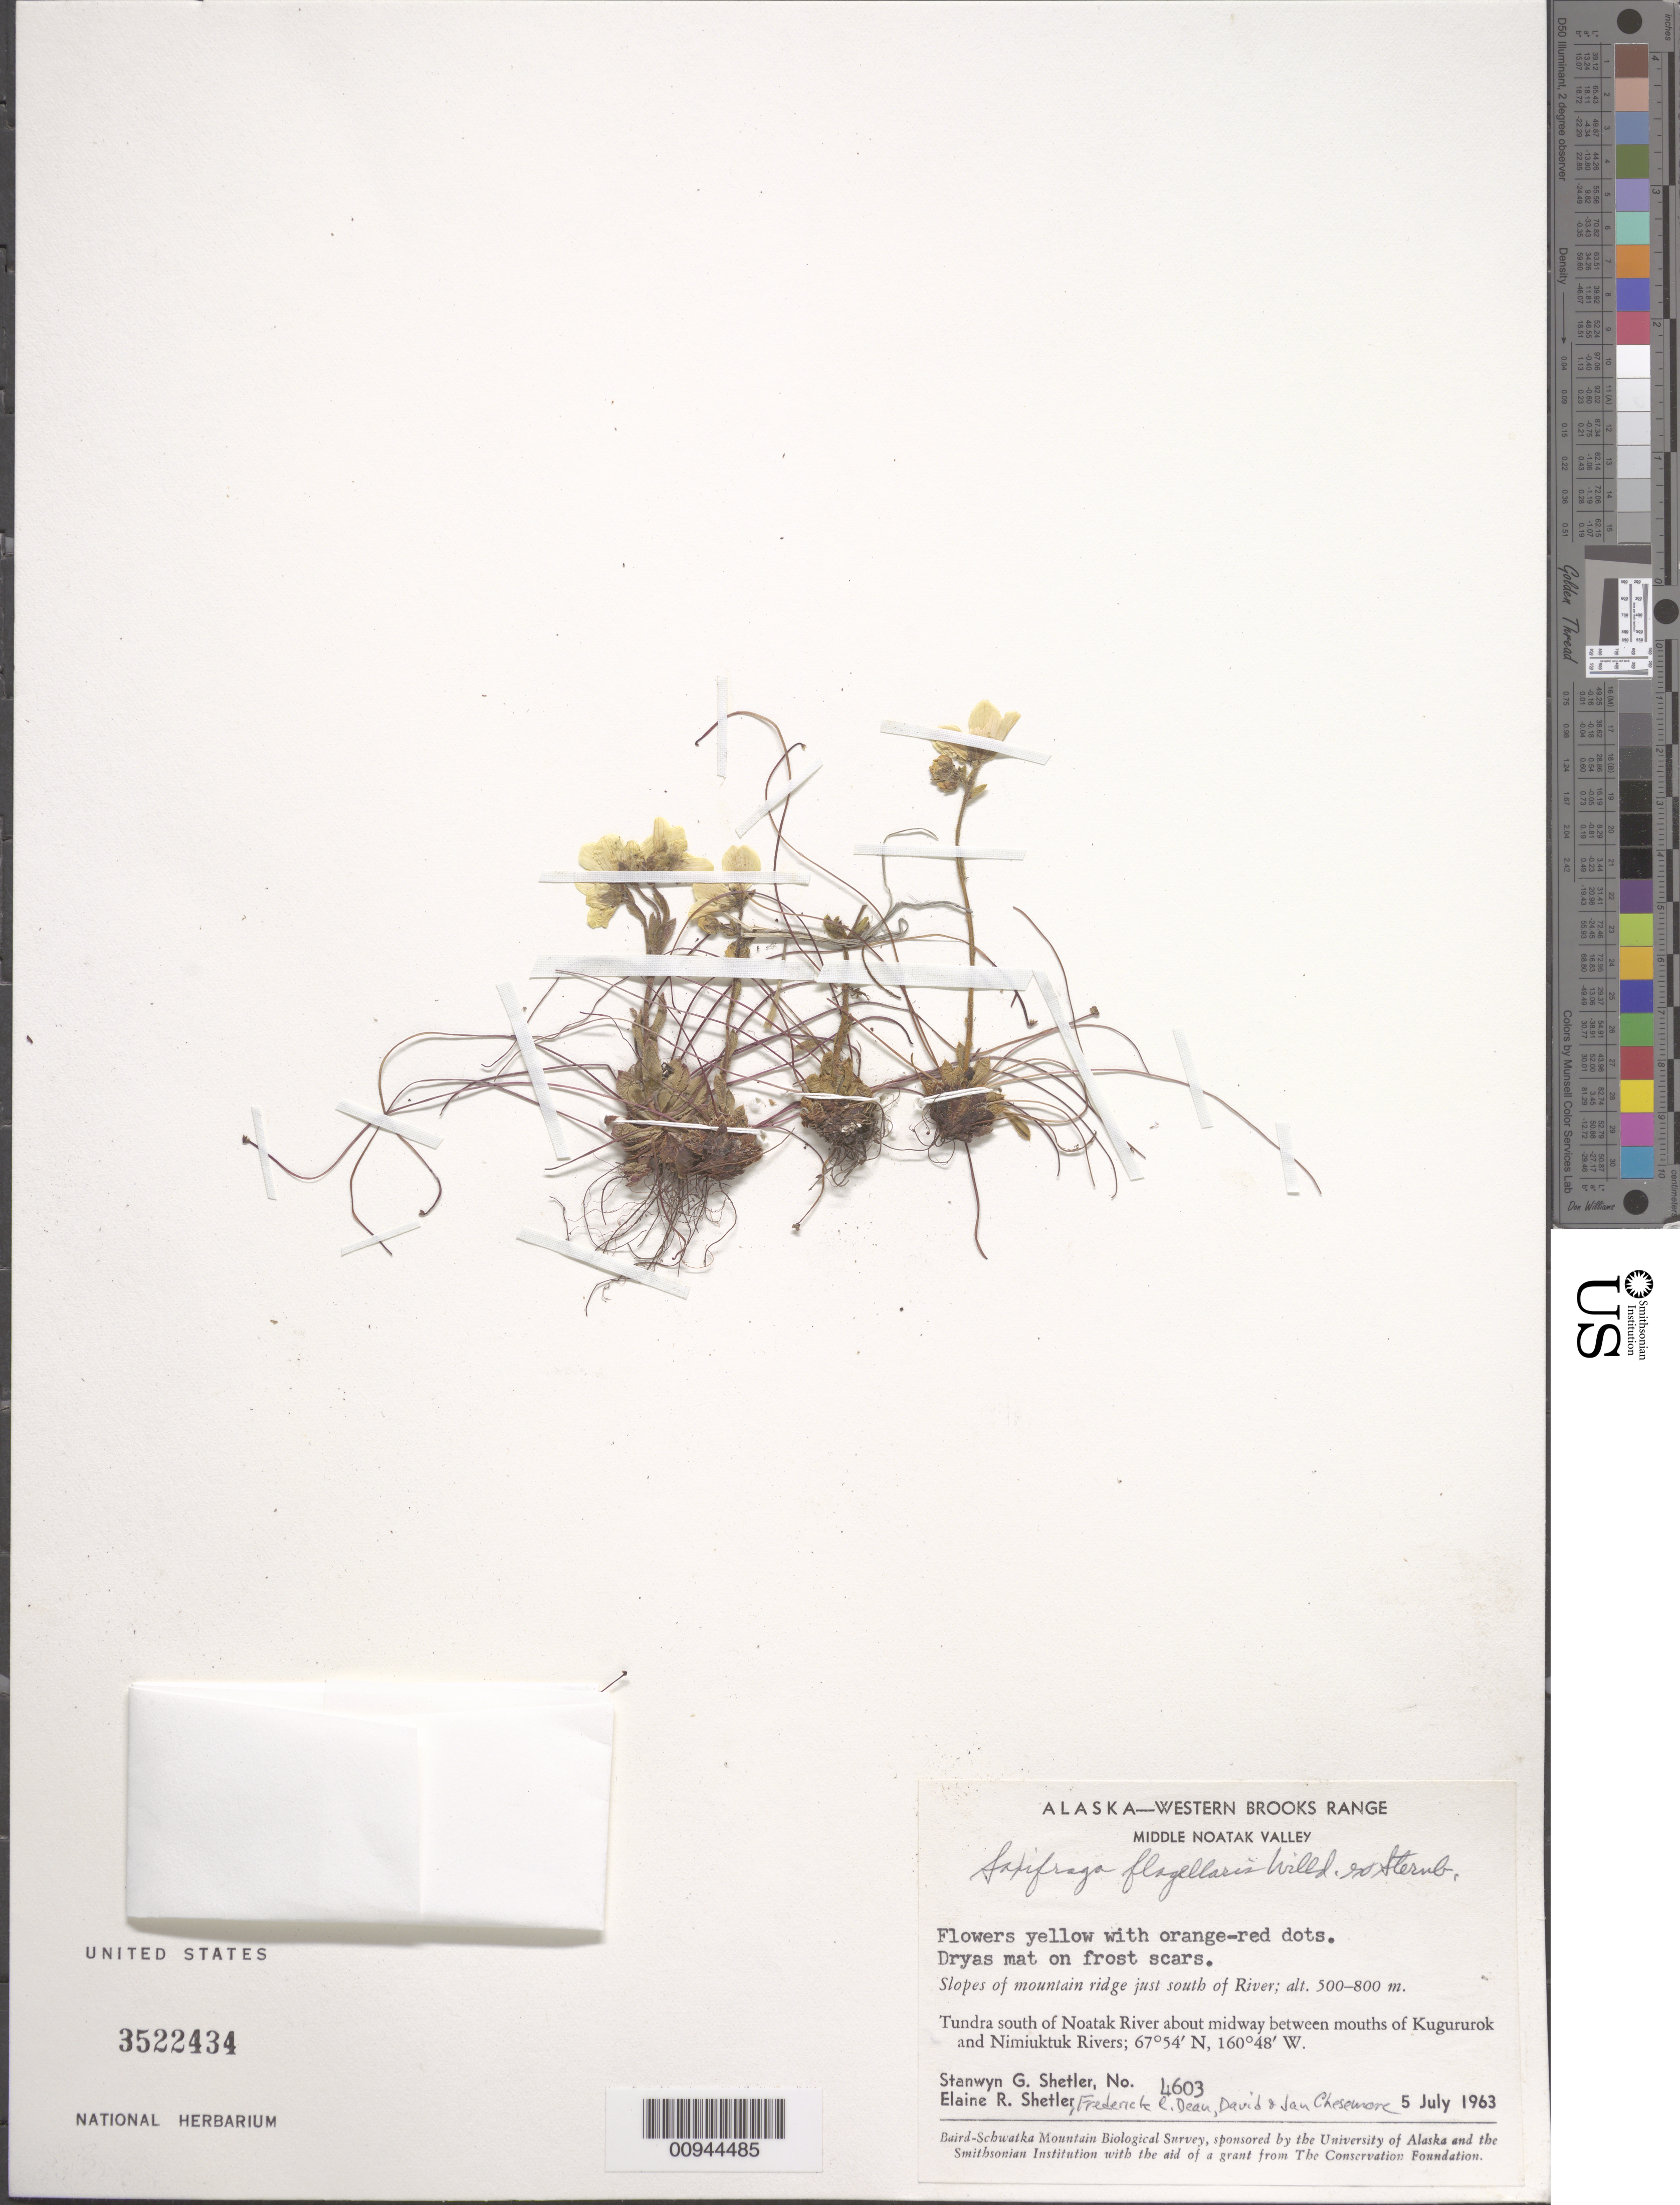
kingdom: Plantae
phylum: Tracheophyta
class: Magnoliopsida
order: Saxifragales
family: Saxifragaceae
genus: Saxifraga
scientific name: Saxifraga flagellaris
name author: Willd. ex Sternb.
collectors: S. Shetler, E. R. Shetler, F. C. Dean, D. Chesemore & J. Chesemore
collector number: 4603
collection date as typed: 05 Jul 1963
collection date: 1963-07-05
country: United States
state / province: Alaska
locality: S of Noatak River about midway between mouths of Kugururok and Nimiuktuk Rivers. Western Brooks Range, Middle Noatak Valley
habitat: Tundra. Slopes of mountain ridge just south of River. Dryas mat on frost scars.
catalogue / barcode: US 3522434